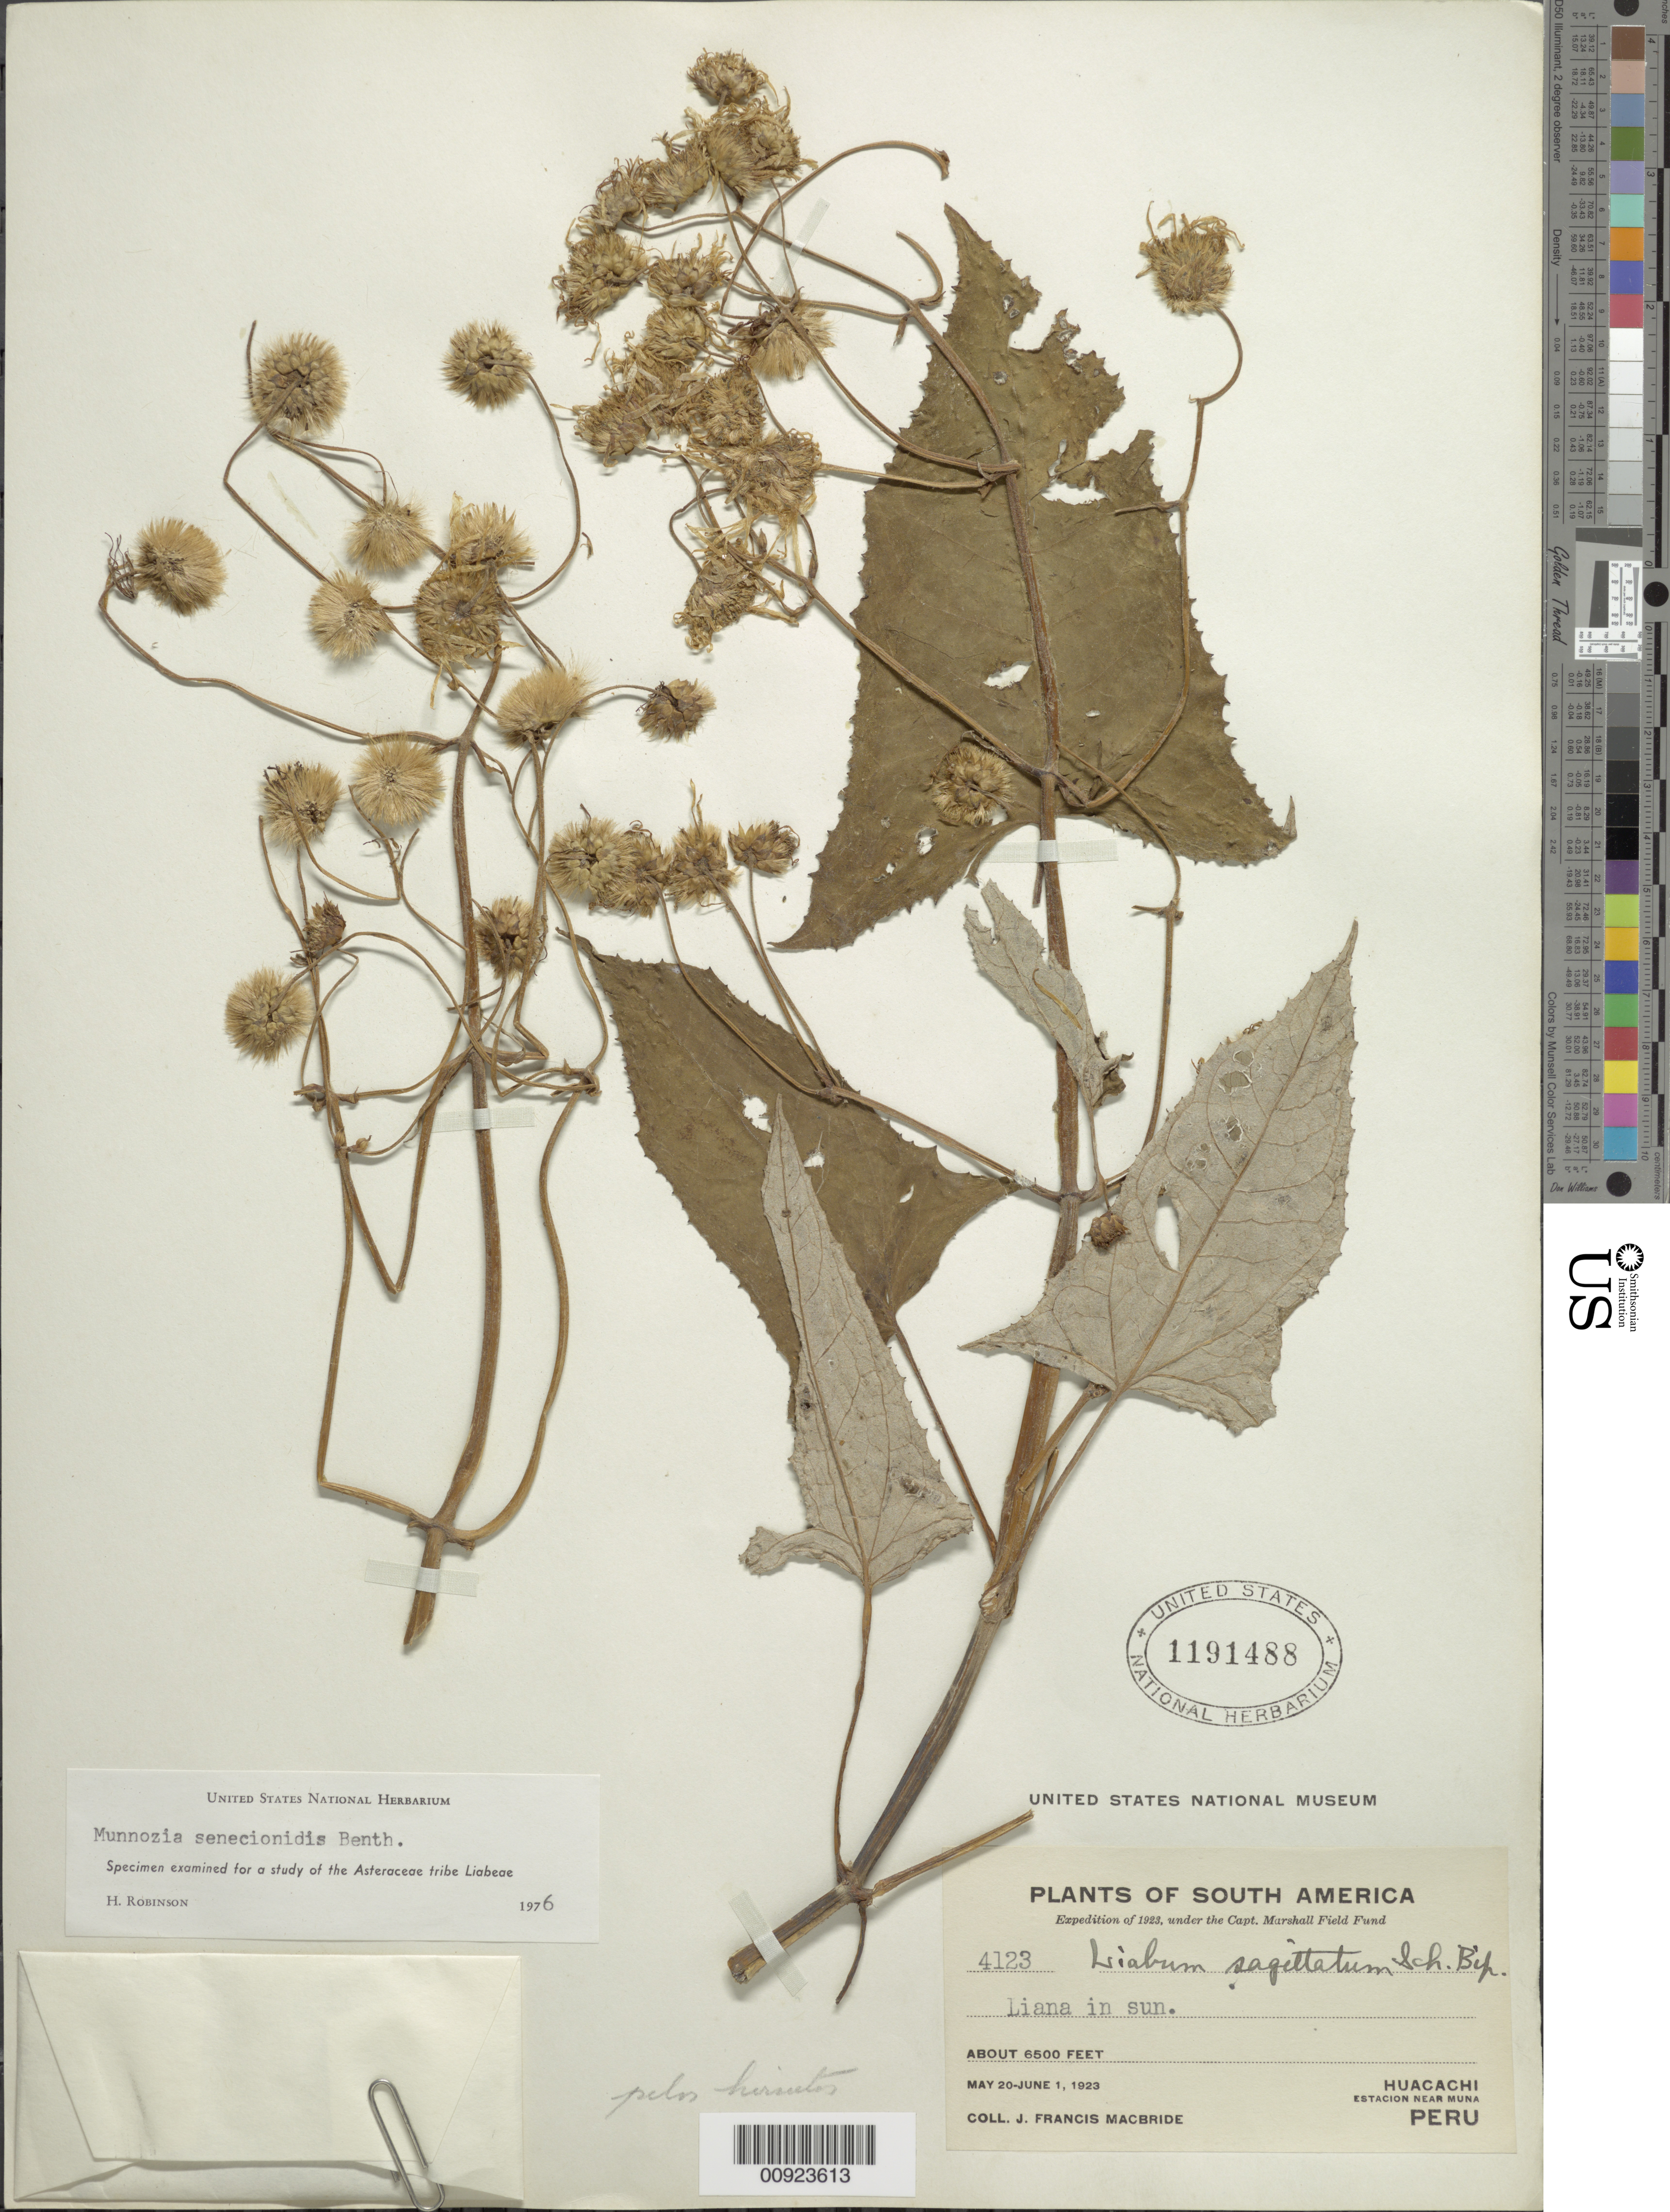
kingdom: Plantae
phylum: Tracheophyta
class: Magnoliopsida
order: Asterales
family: Asteraceae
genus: Munnozia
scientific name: Munnozia senecionidis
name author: Benth.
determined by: Robinson, Harold E., (US)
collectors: J. F. Macbride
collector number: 4123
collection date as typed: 20 may 1923 to 1 June 1923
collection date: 1923-05-20/1923-06-01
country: Peru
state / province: Ancash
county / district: Huari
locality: Estacion near Muna, Huacachi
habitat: In sun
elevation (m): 1981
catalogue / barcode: US 1191488